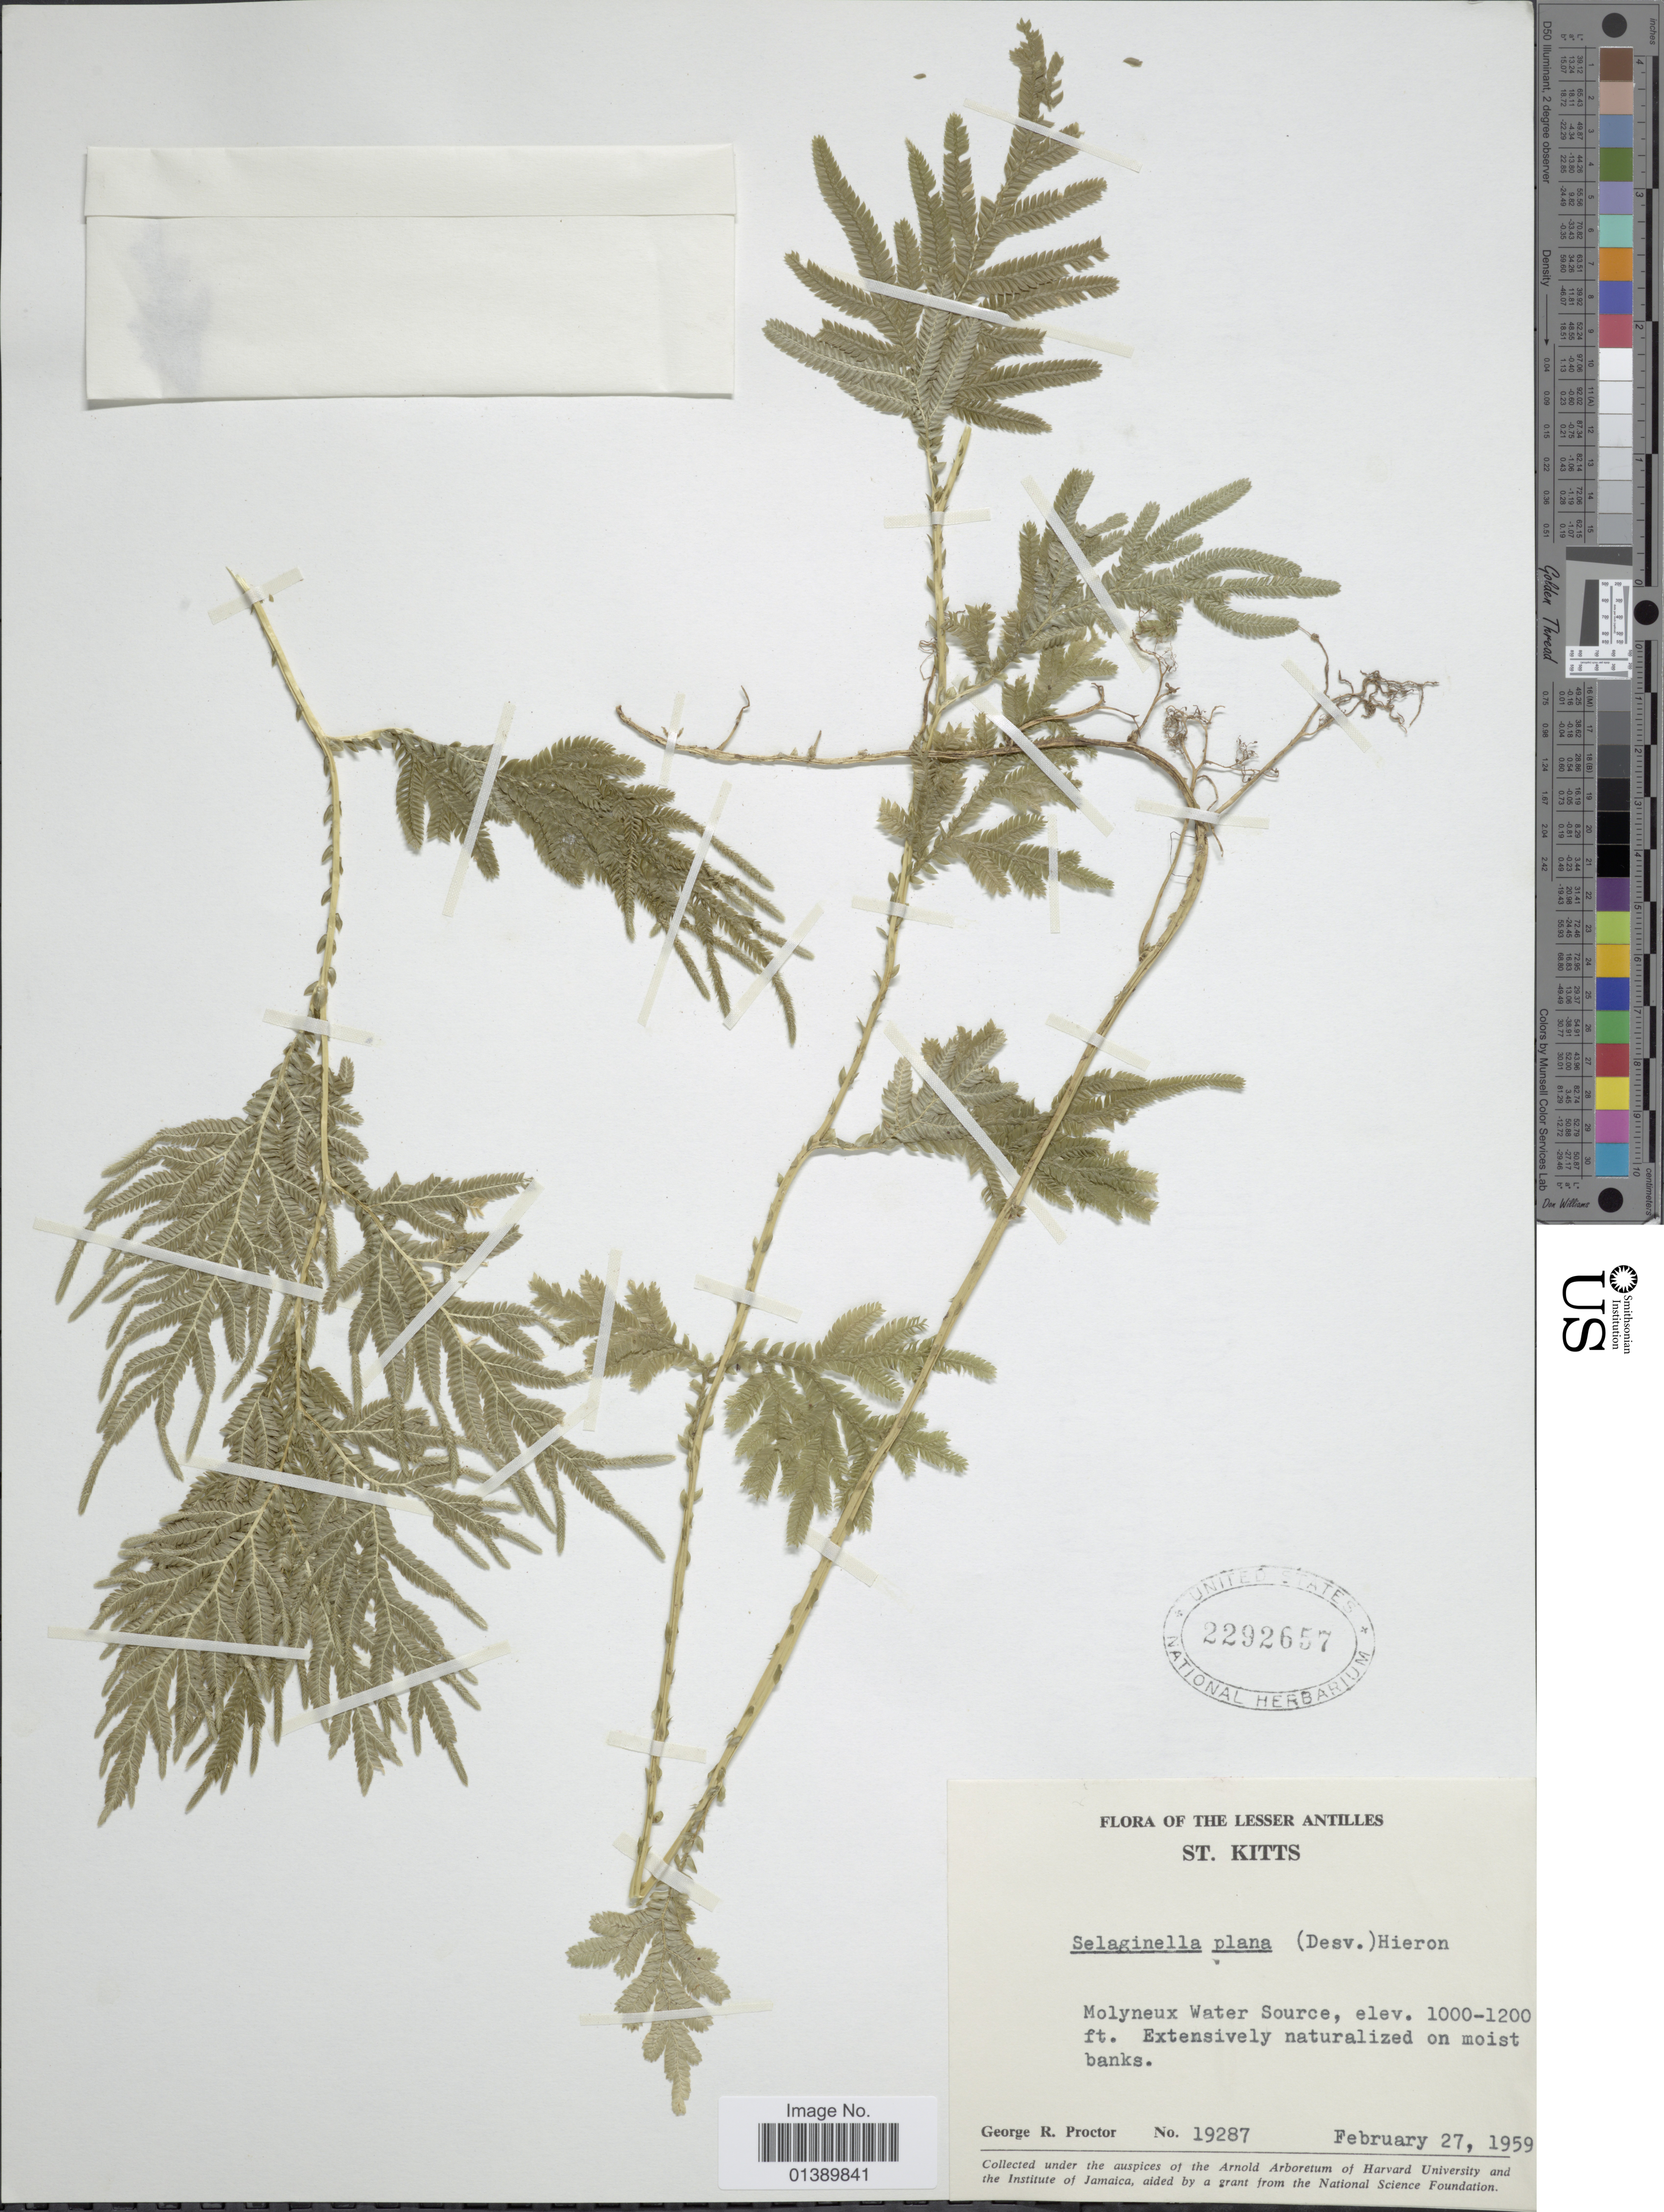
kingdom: Plantae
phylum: Tracheophyta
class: Lycopodiopsida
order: Selaginellales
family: Selaginellaceae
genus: Selaginella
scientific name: Selaginella plana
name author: (Desv. ex Poir.) Hieron.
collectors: G. R. Proctor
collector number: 19287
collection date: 1959-02-27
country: St. Christopher-Nevis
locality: The Lesser Antilles, St Kitts, Molyneux Water Source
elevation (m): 305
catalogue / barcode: US 2292657